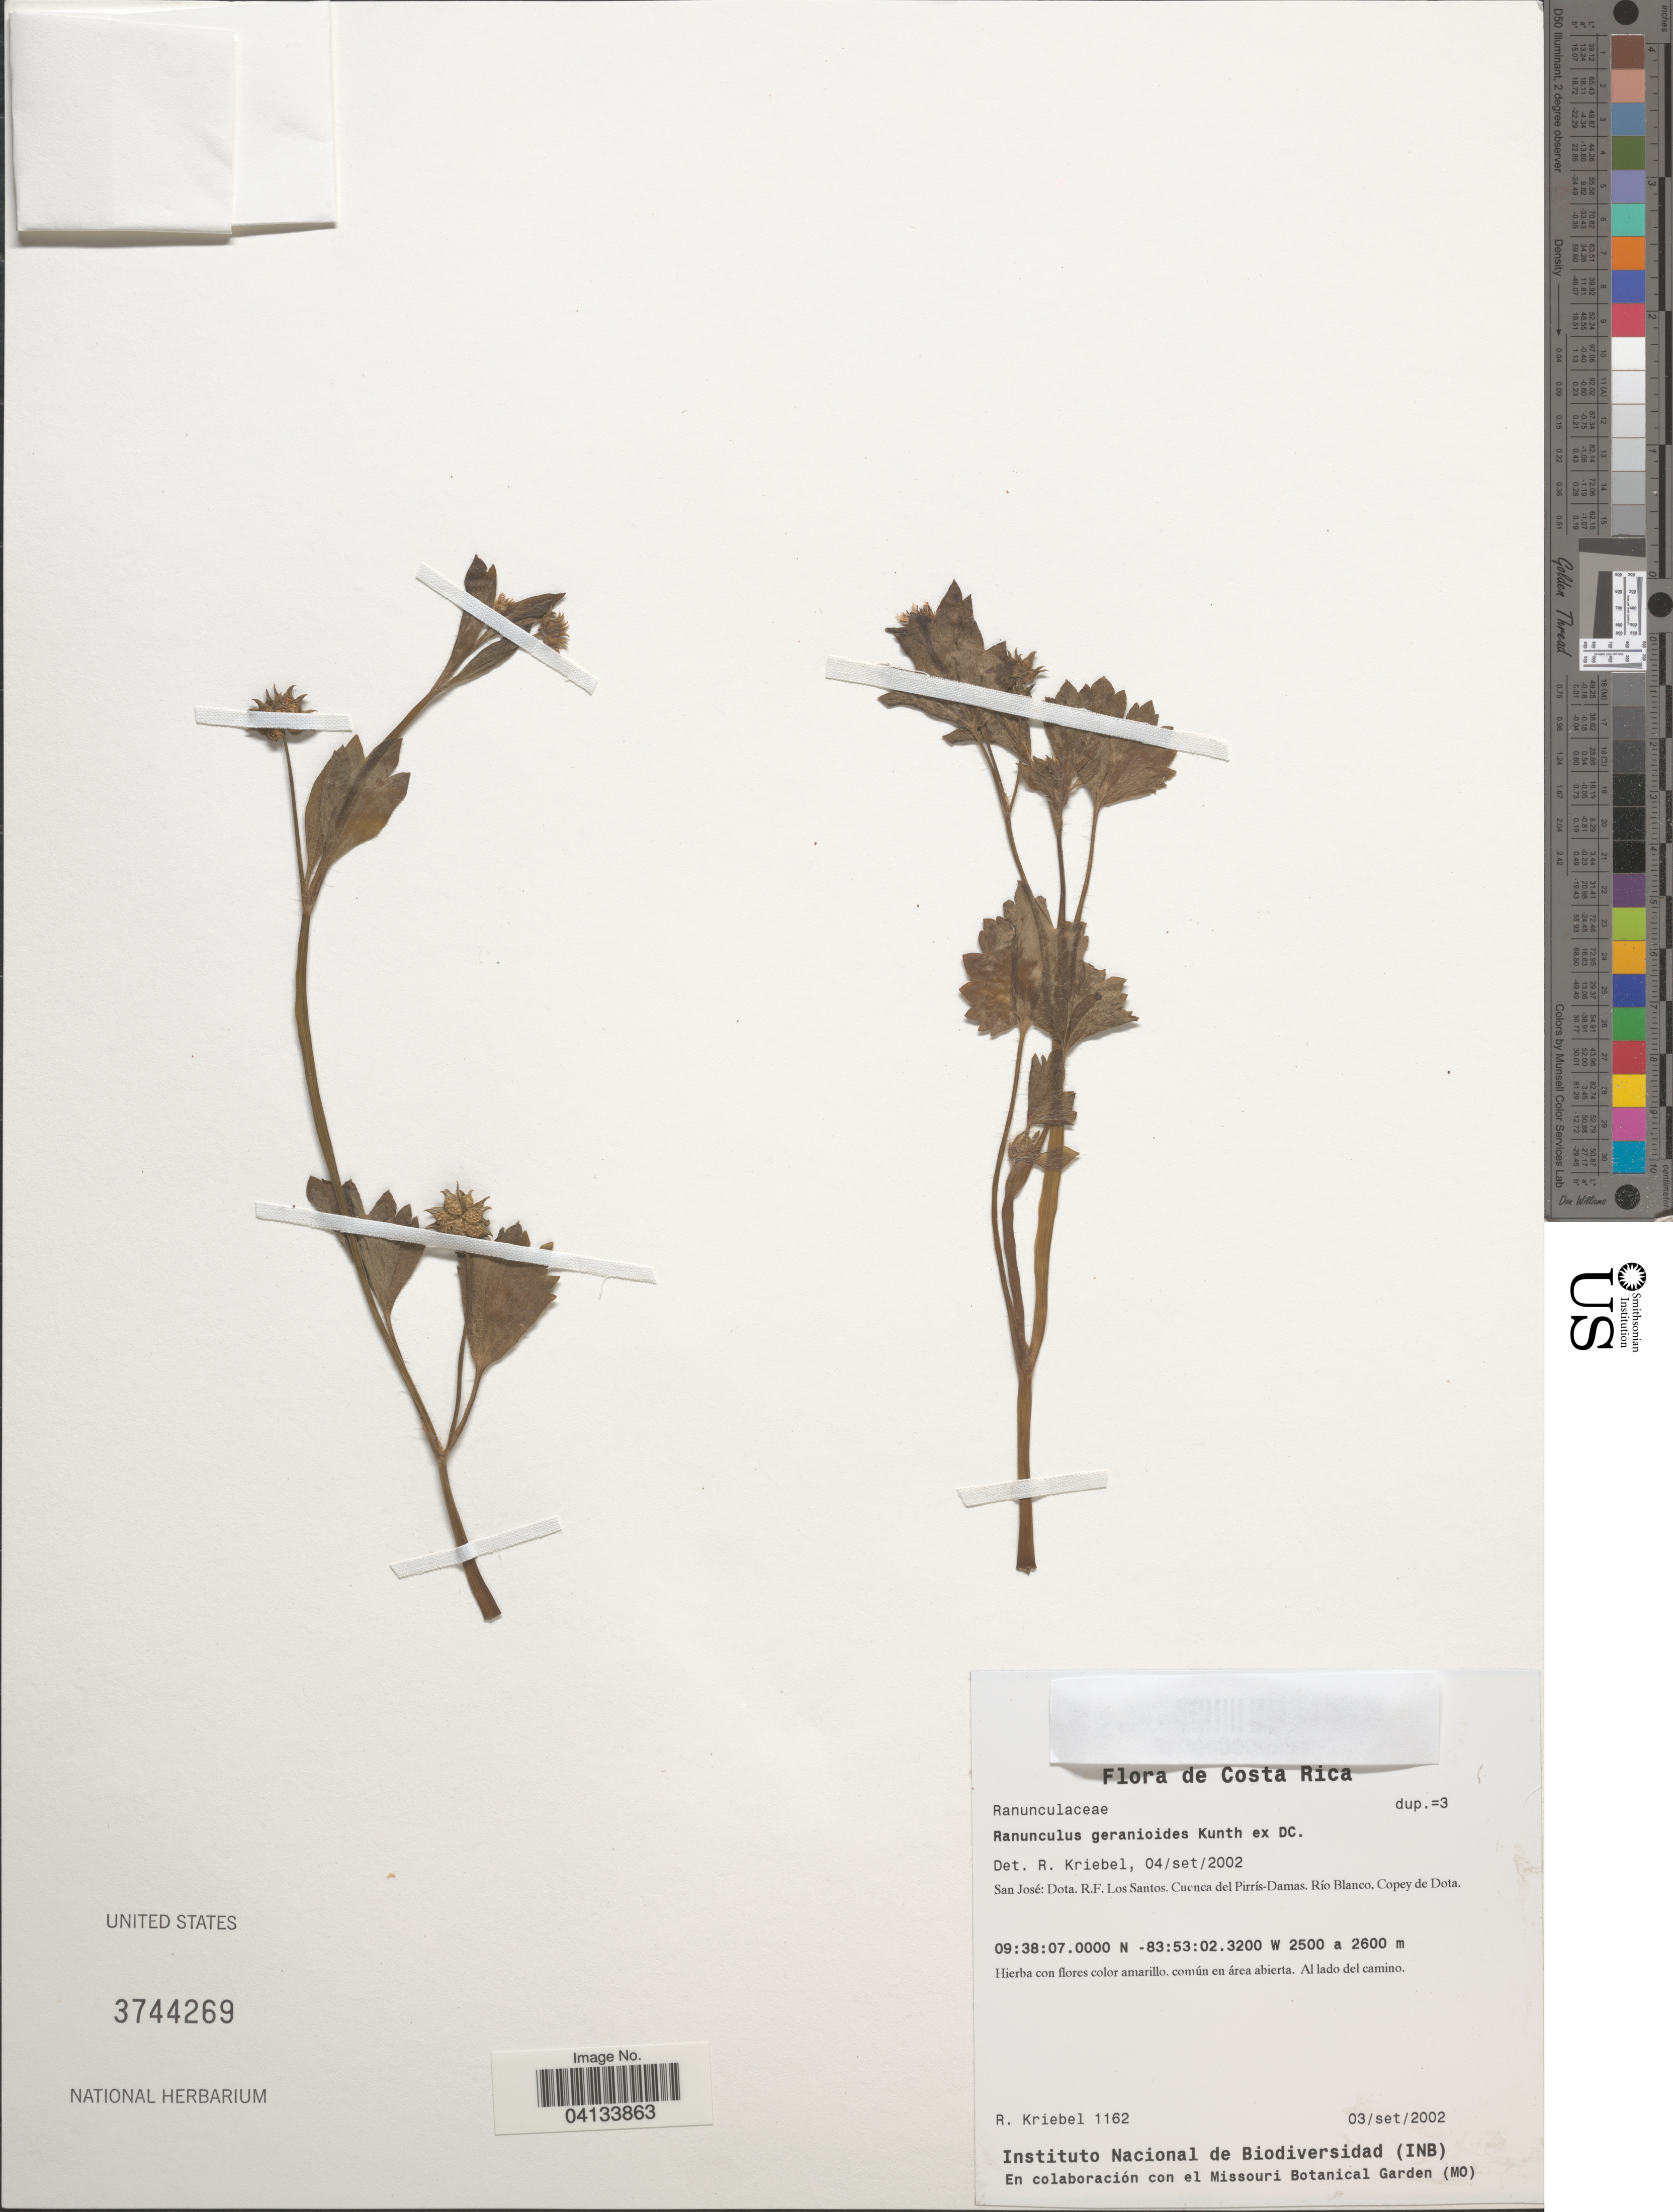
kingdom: Plantae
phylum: Tracheophyta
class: Magnoliopsida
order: Ranunculales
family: Ranunculaceae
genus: Ranunculus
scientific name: Ranunculus geranioides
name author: Humb. et al. ex DC.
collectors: R. Kriebel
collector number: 1162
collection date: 2002-09-03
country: Costa Rica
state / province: San José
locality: Dota. R.F. Los Santos. Cuenca del Pirrís-Damas. Río Blanco, Copey de Dota.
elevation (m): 2500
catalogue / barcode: US 3744269